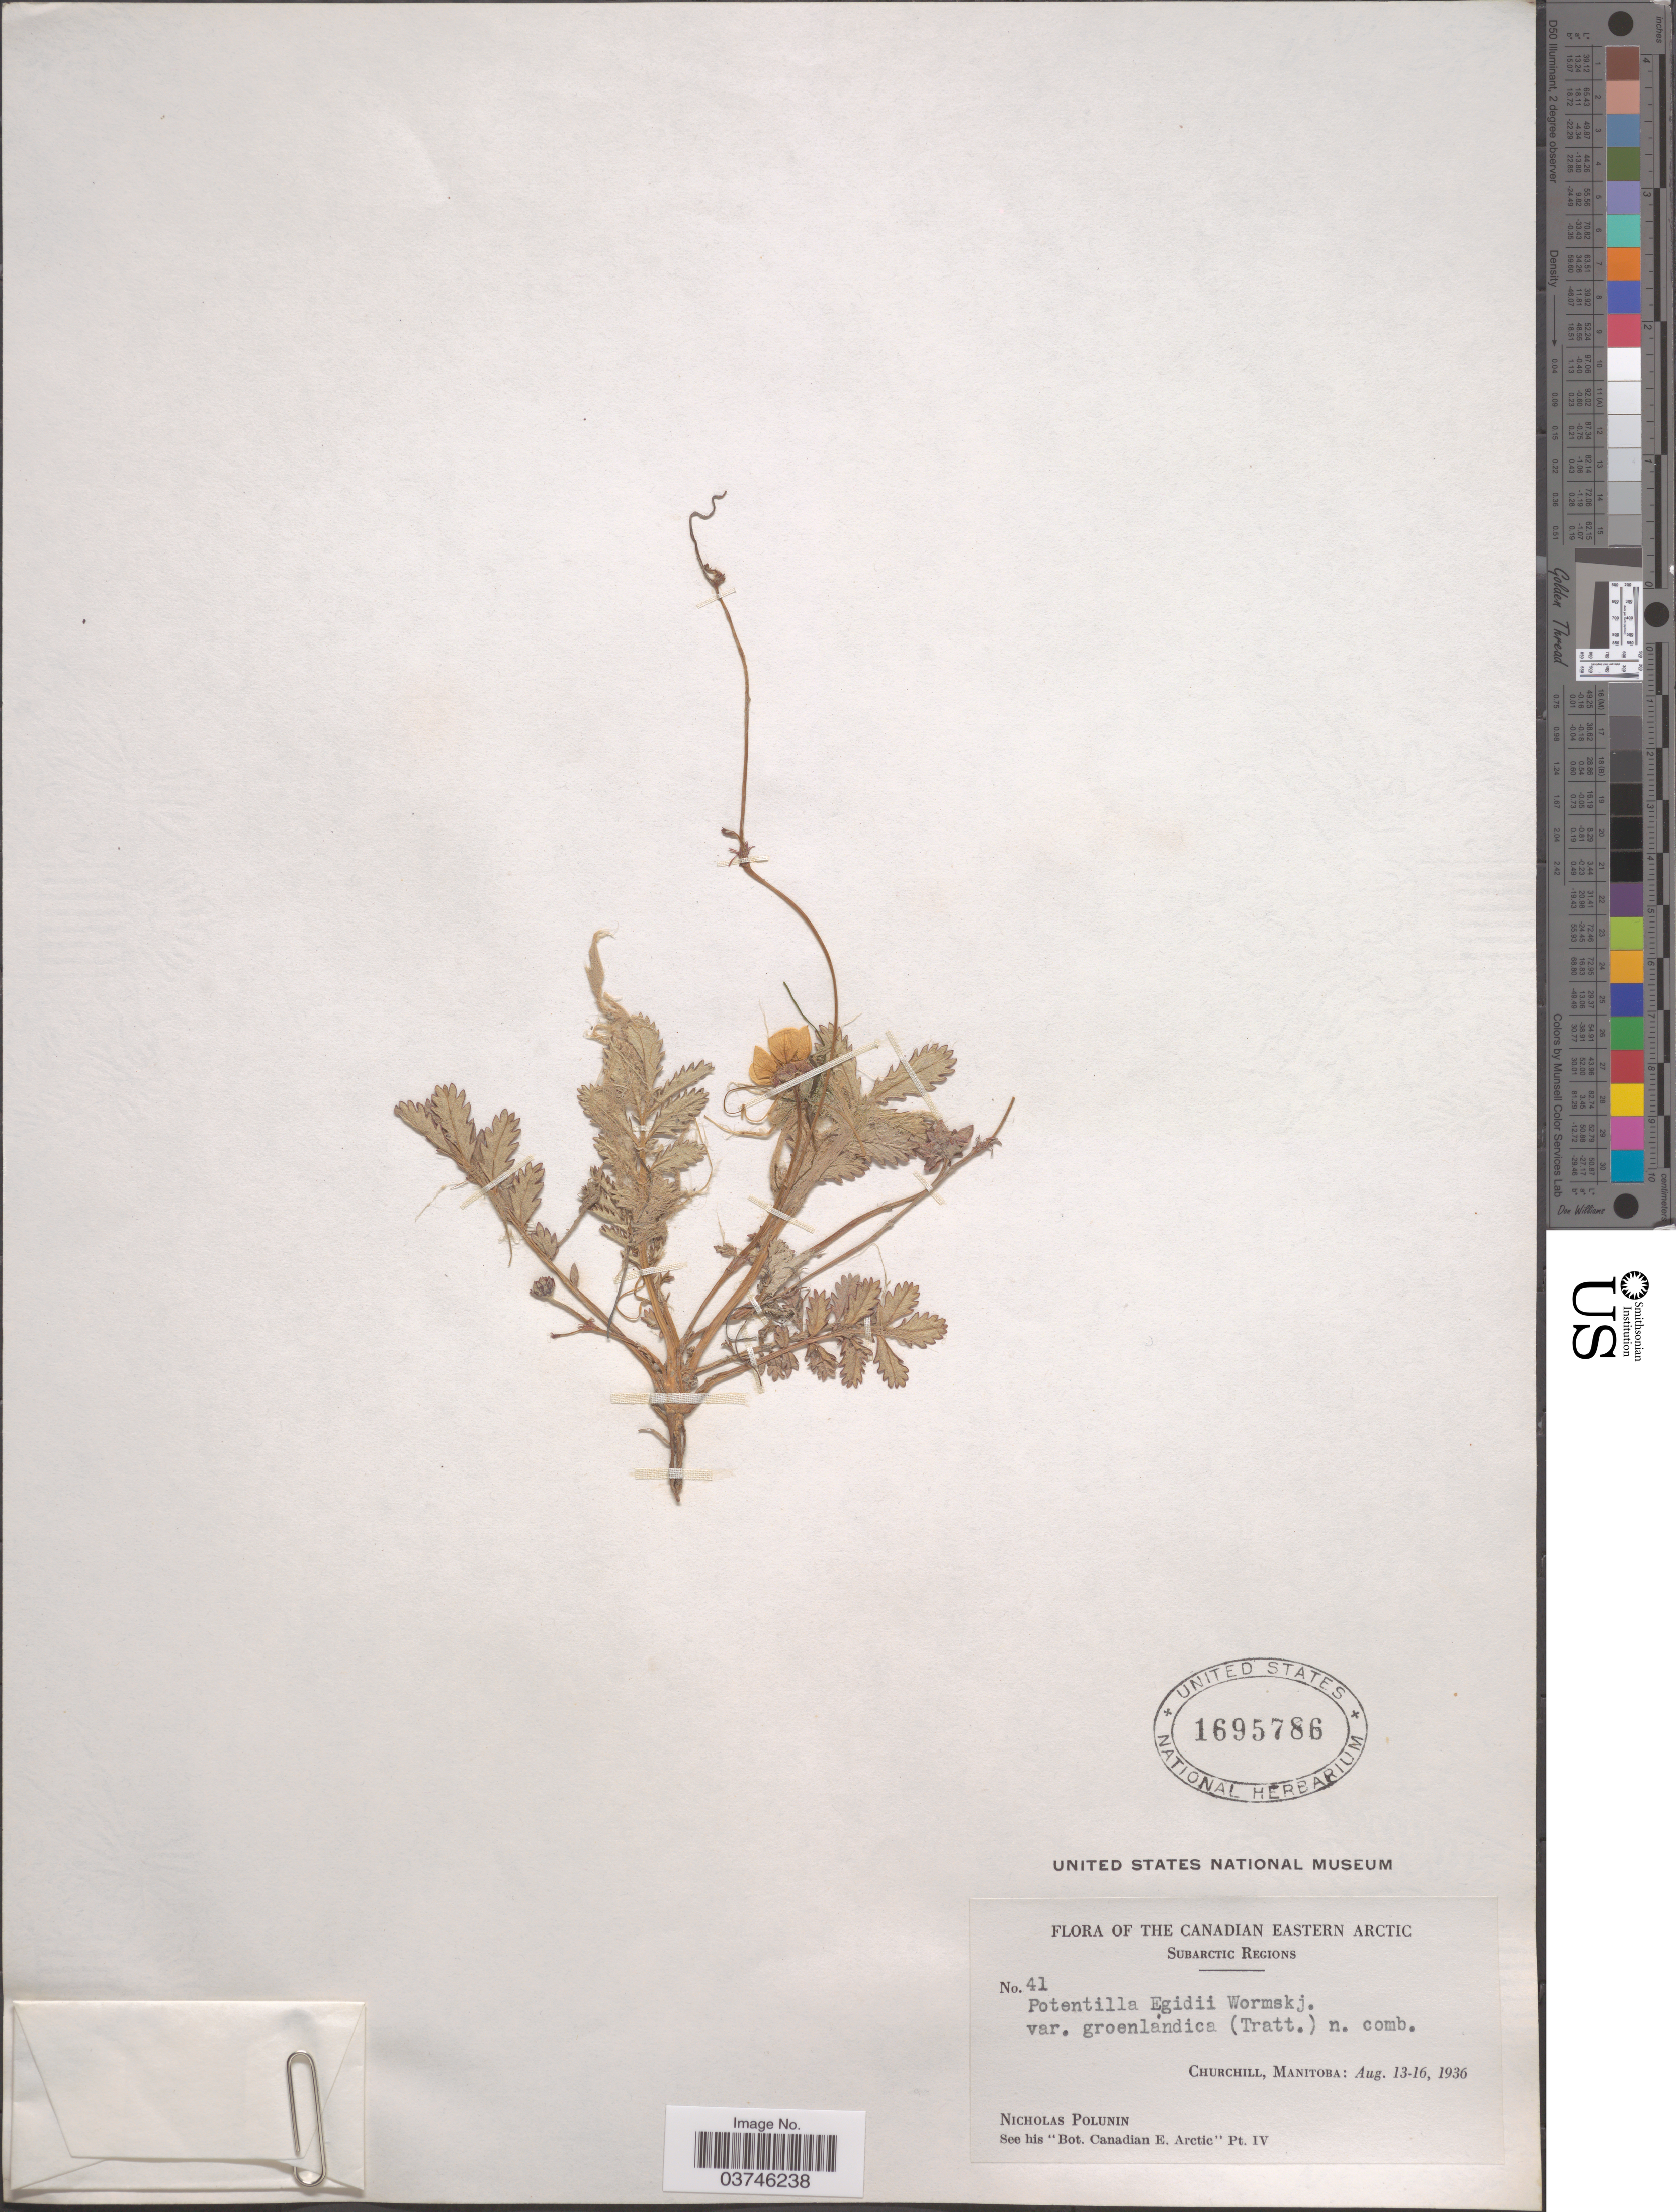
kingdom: Plantae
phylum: Tracheophyta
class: Magnoliopsida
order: Rosales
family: Rosaceae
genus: Argentina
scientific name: Argentina egedii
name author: (Wormsk. ex Oeder) Rydb.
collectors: N. V. Polunin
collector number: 41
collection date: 1936-08-13/1936-08-16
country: Canada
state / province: Manitoba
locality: The Canadian Eastern Arctic. Subarctic Regions. Churchill, Manitoba.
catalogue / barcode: US 1695786